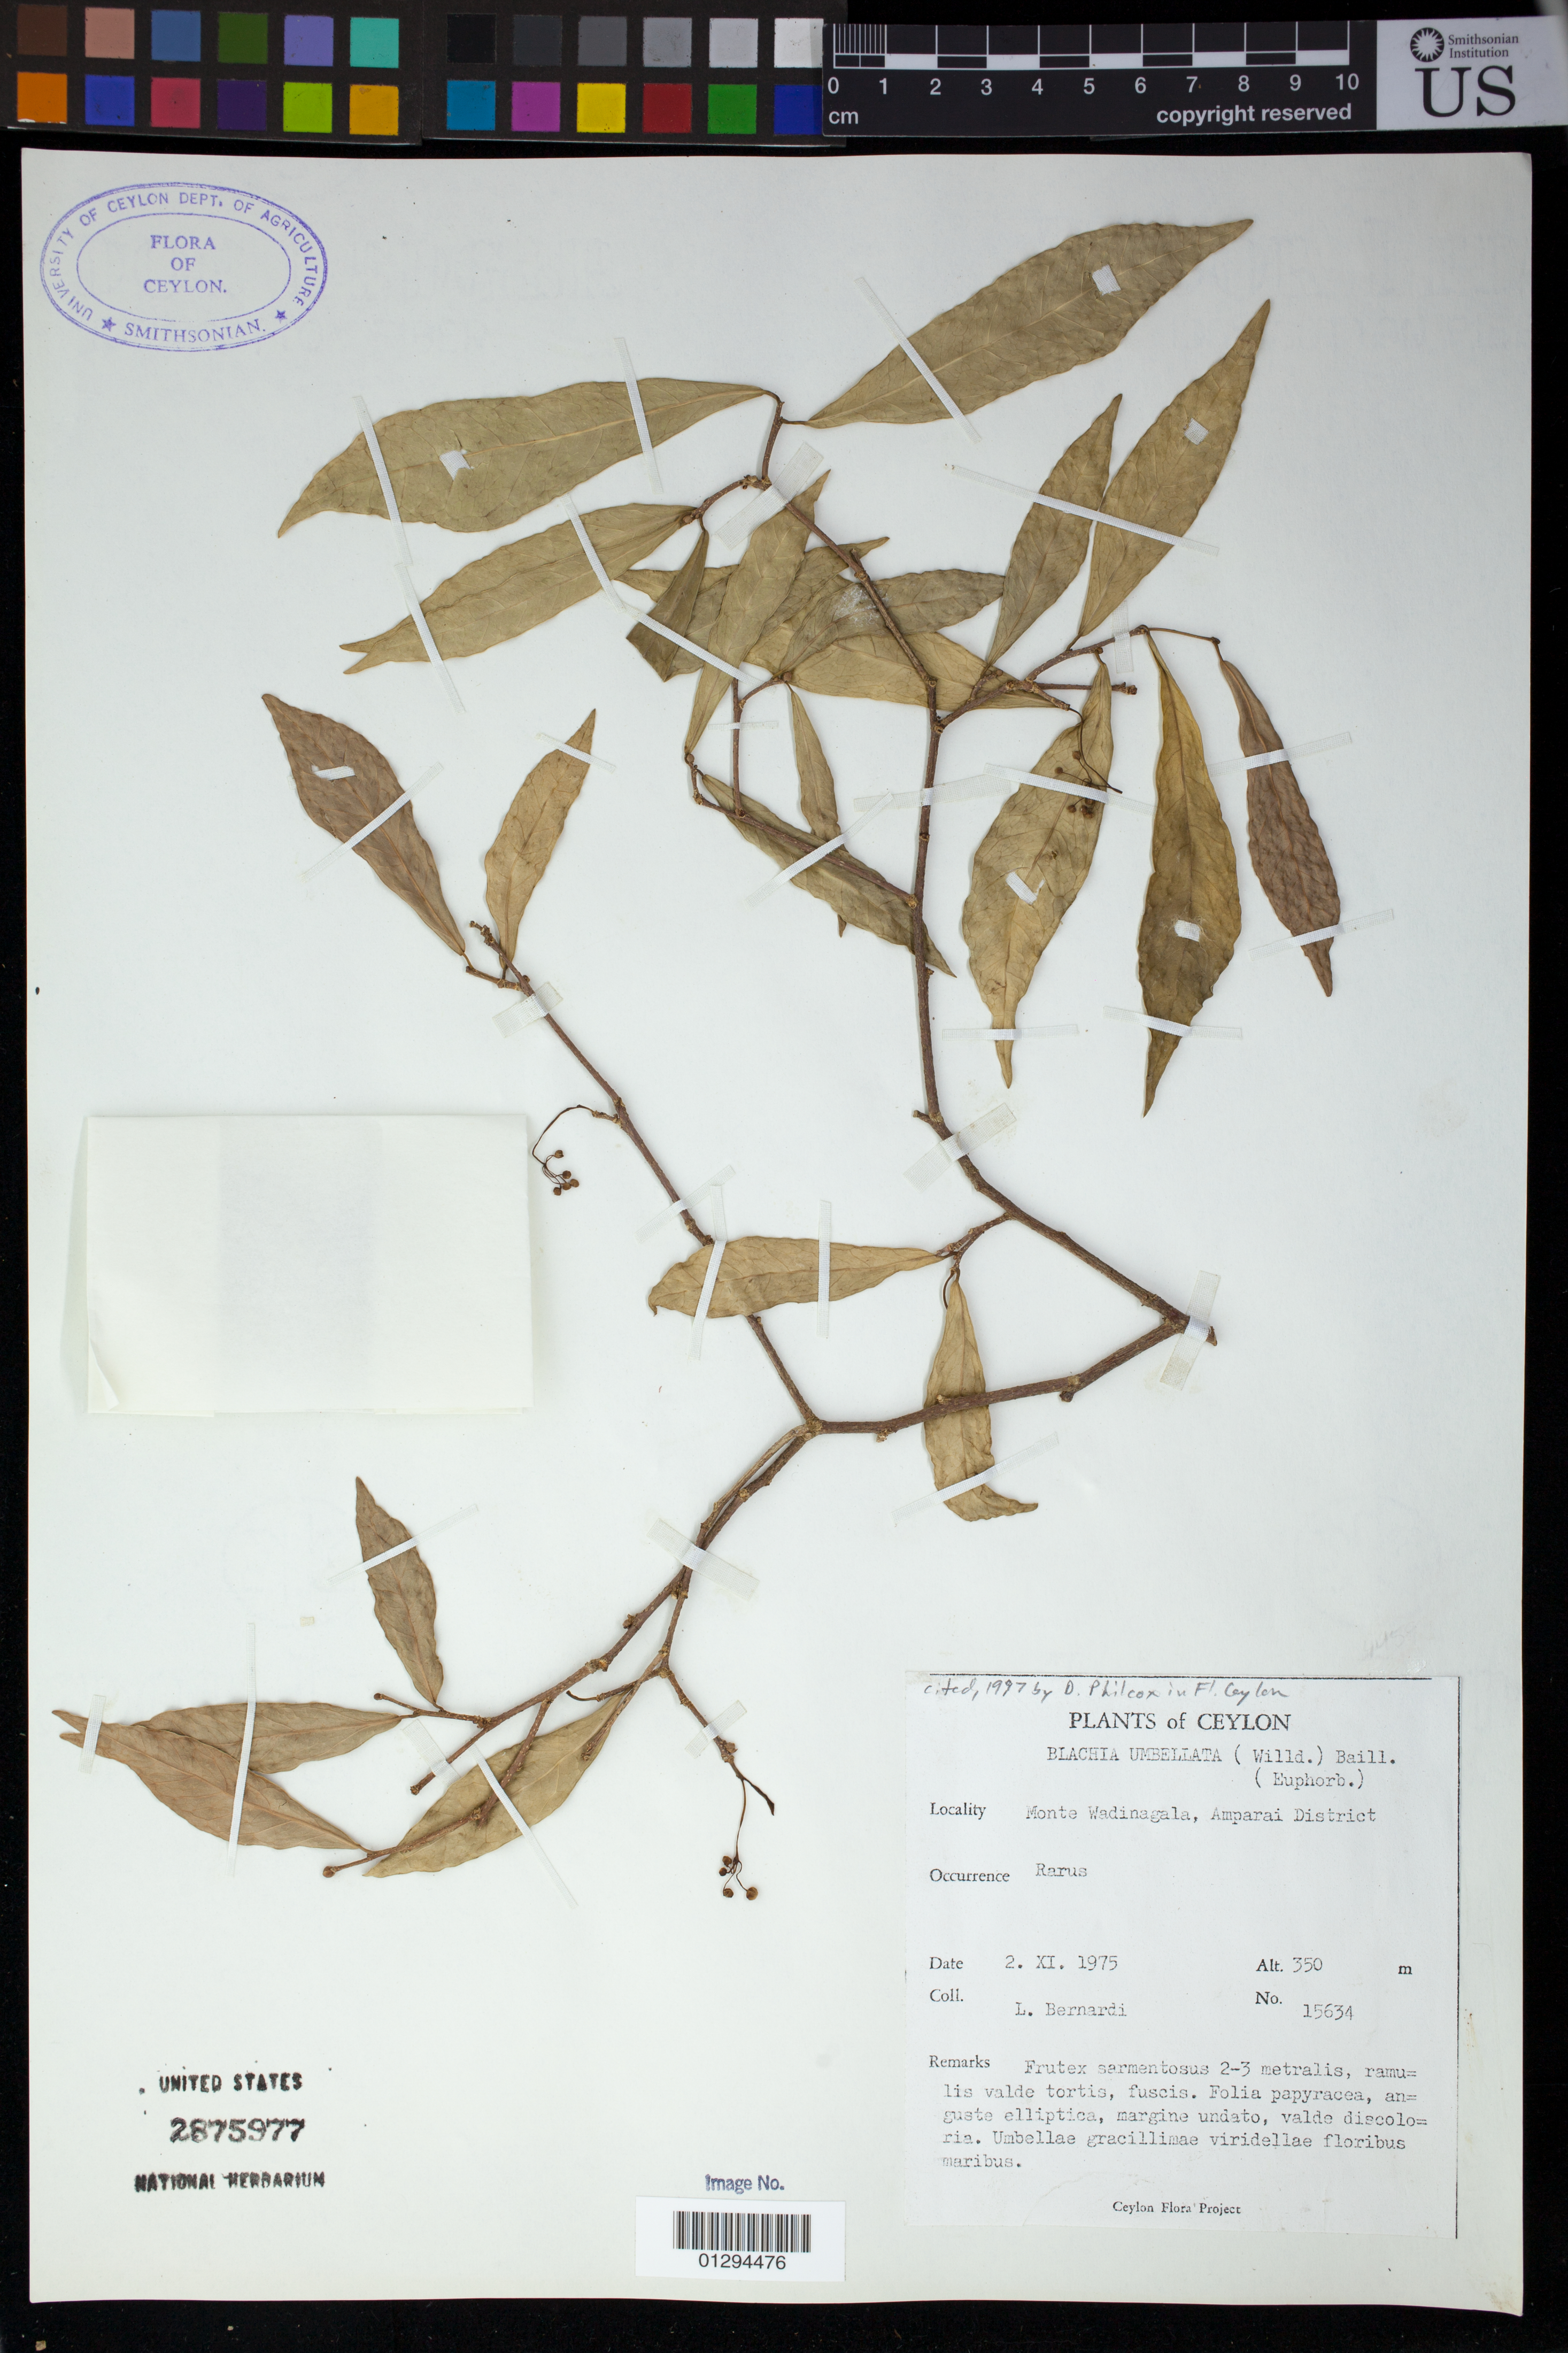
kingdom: Plantae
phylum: Tracheophyta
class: Magnoliopsida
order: Malpighiales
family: Euphorbiaceae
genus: Blachia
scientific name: Blachia umbellata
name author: (Willd.) Baill.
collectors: L. Bernardi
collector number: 15634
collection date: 1975-11-02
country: Sri Lanka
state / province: Eastern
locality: Monte Wadinagala, Amparai District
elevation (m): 350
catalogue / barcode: US 2875977